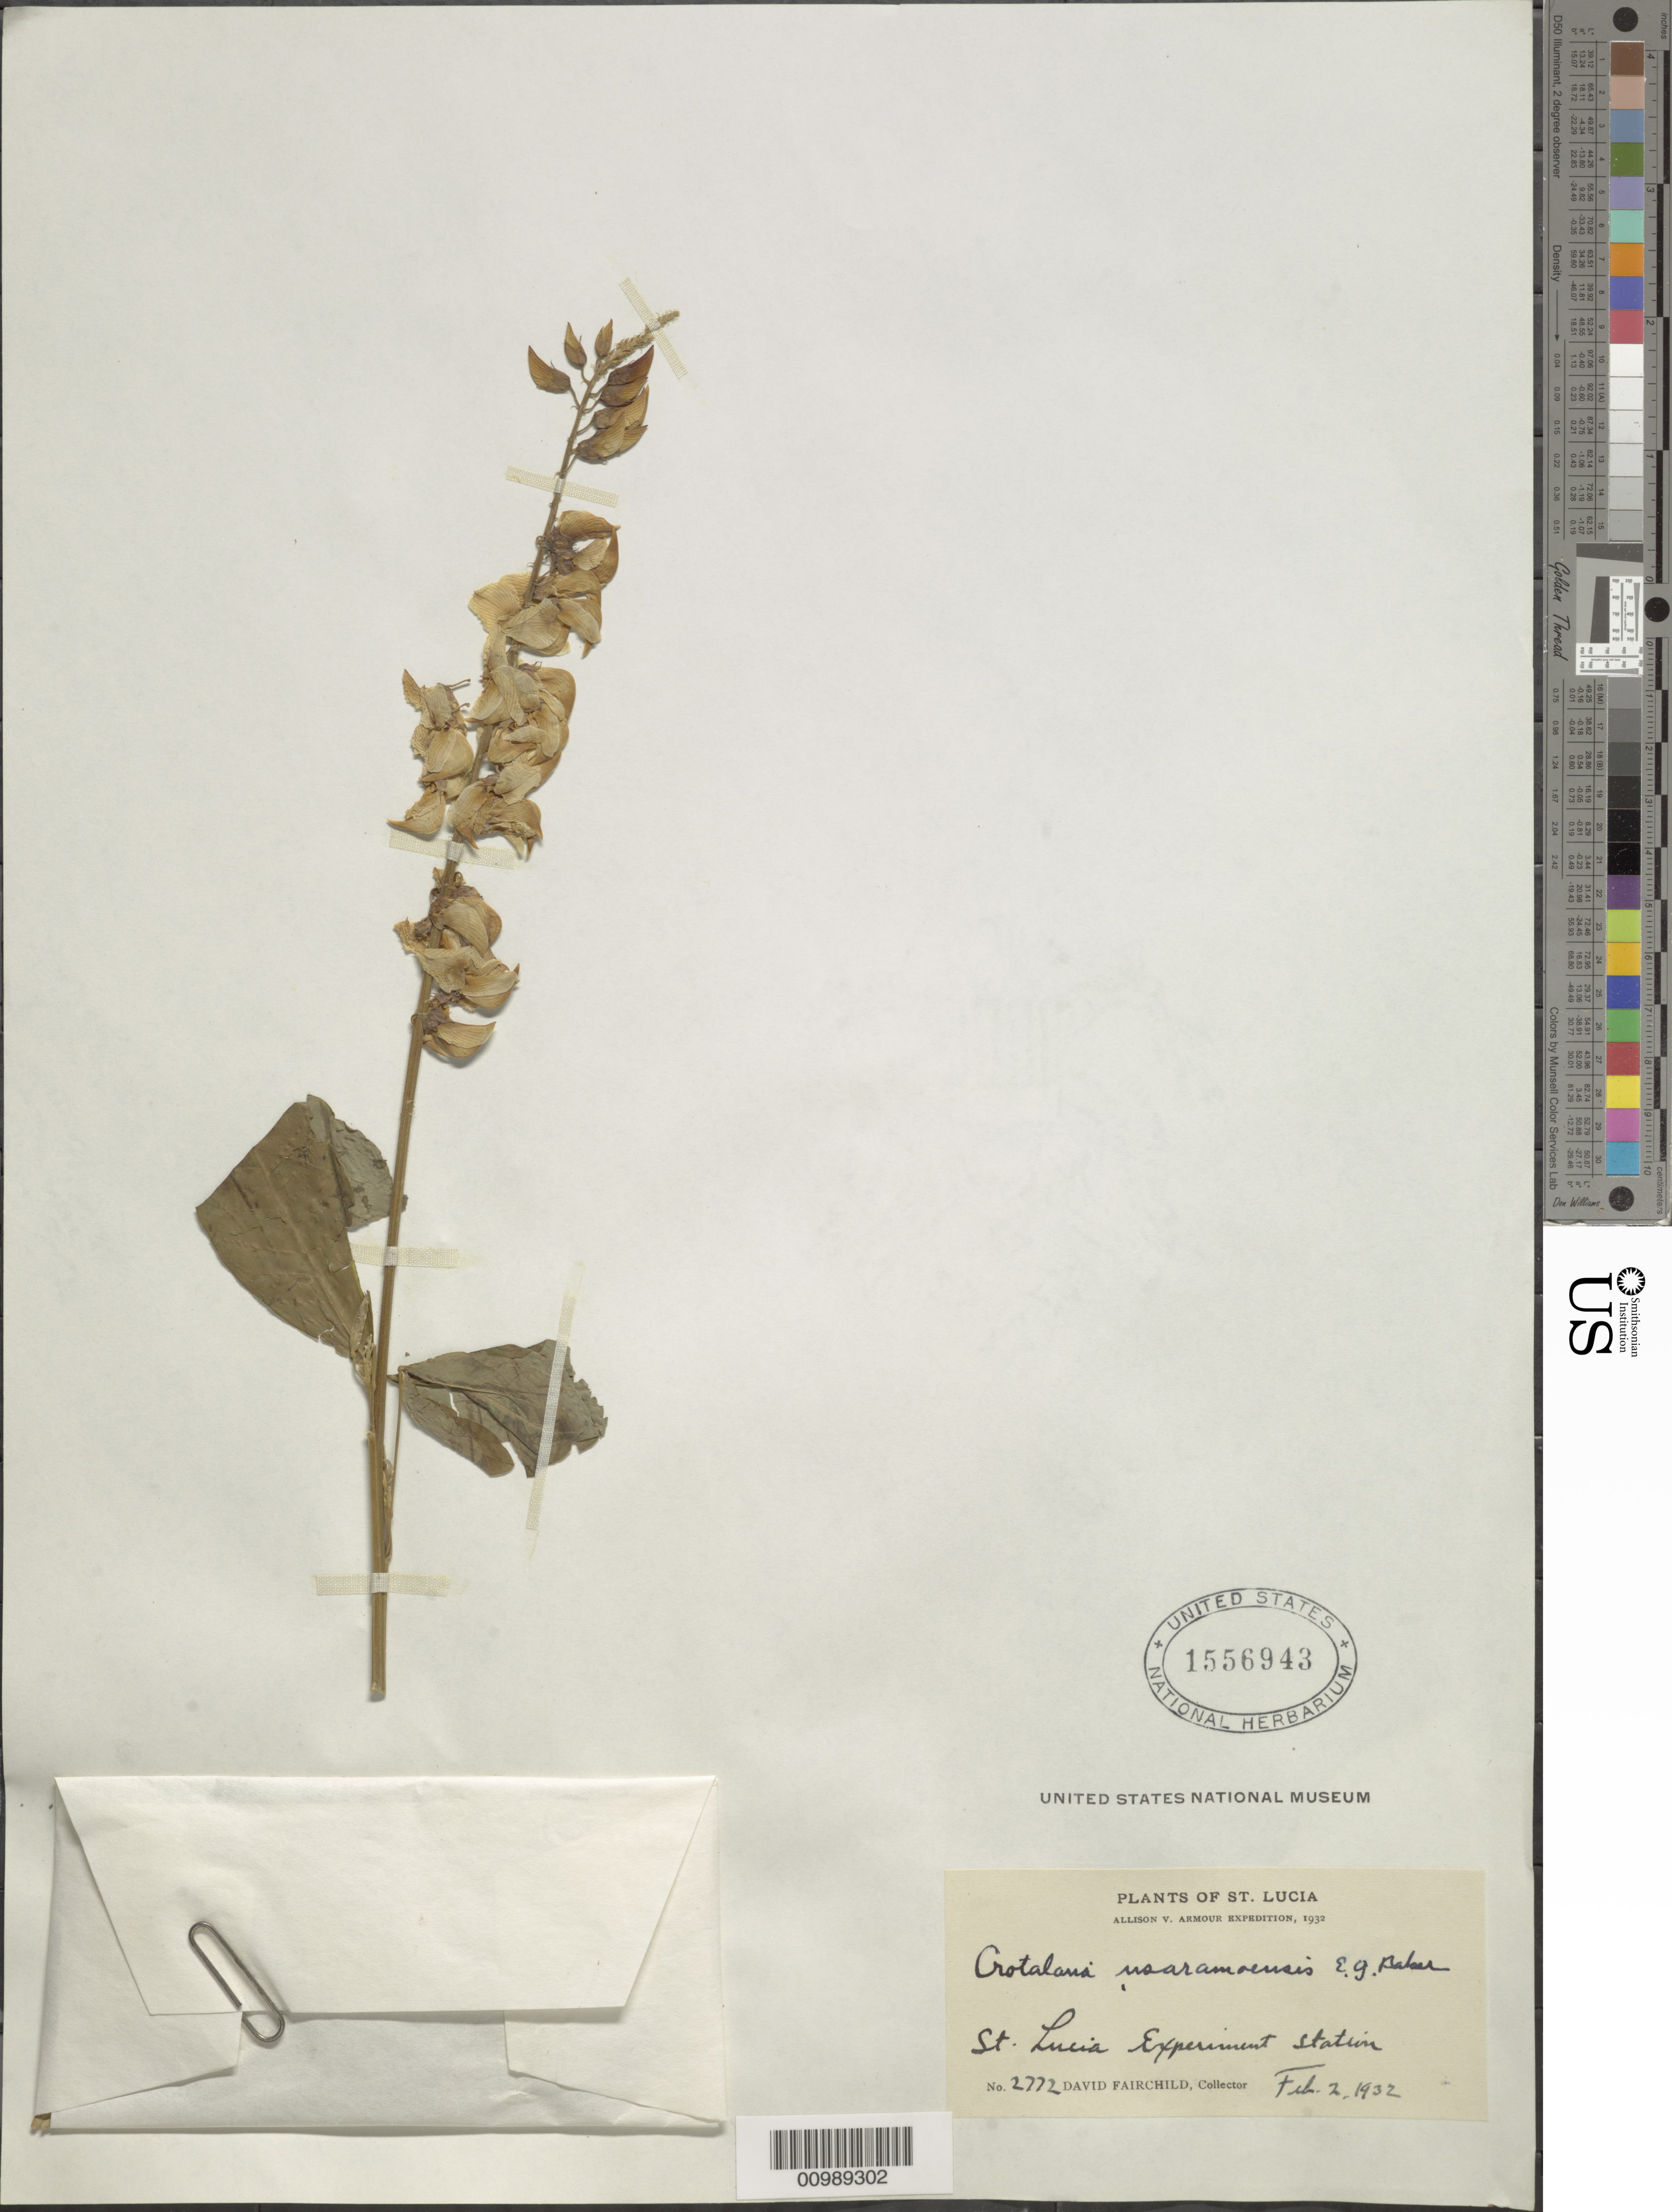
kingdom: Plantae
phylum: Tracheophyta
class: Magnoliopsida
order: Fabales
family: Fabaceae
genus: Crotalaria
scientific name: Crotalaria zanzibarica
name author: Benth.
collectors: D. Fairchild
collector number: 2772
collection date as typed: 02 Feb 1932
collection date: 1932-02-02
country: St. Lucia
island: St. Lucia I.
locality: Experiment Station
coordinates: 0 N, 0 E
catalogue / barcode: US 1556943